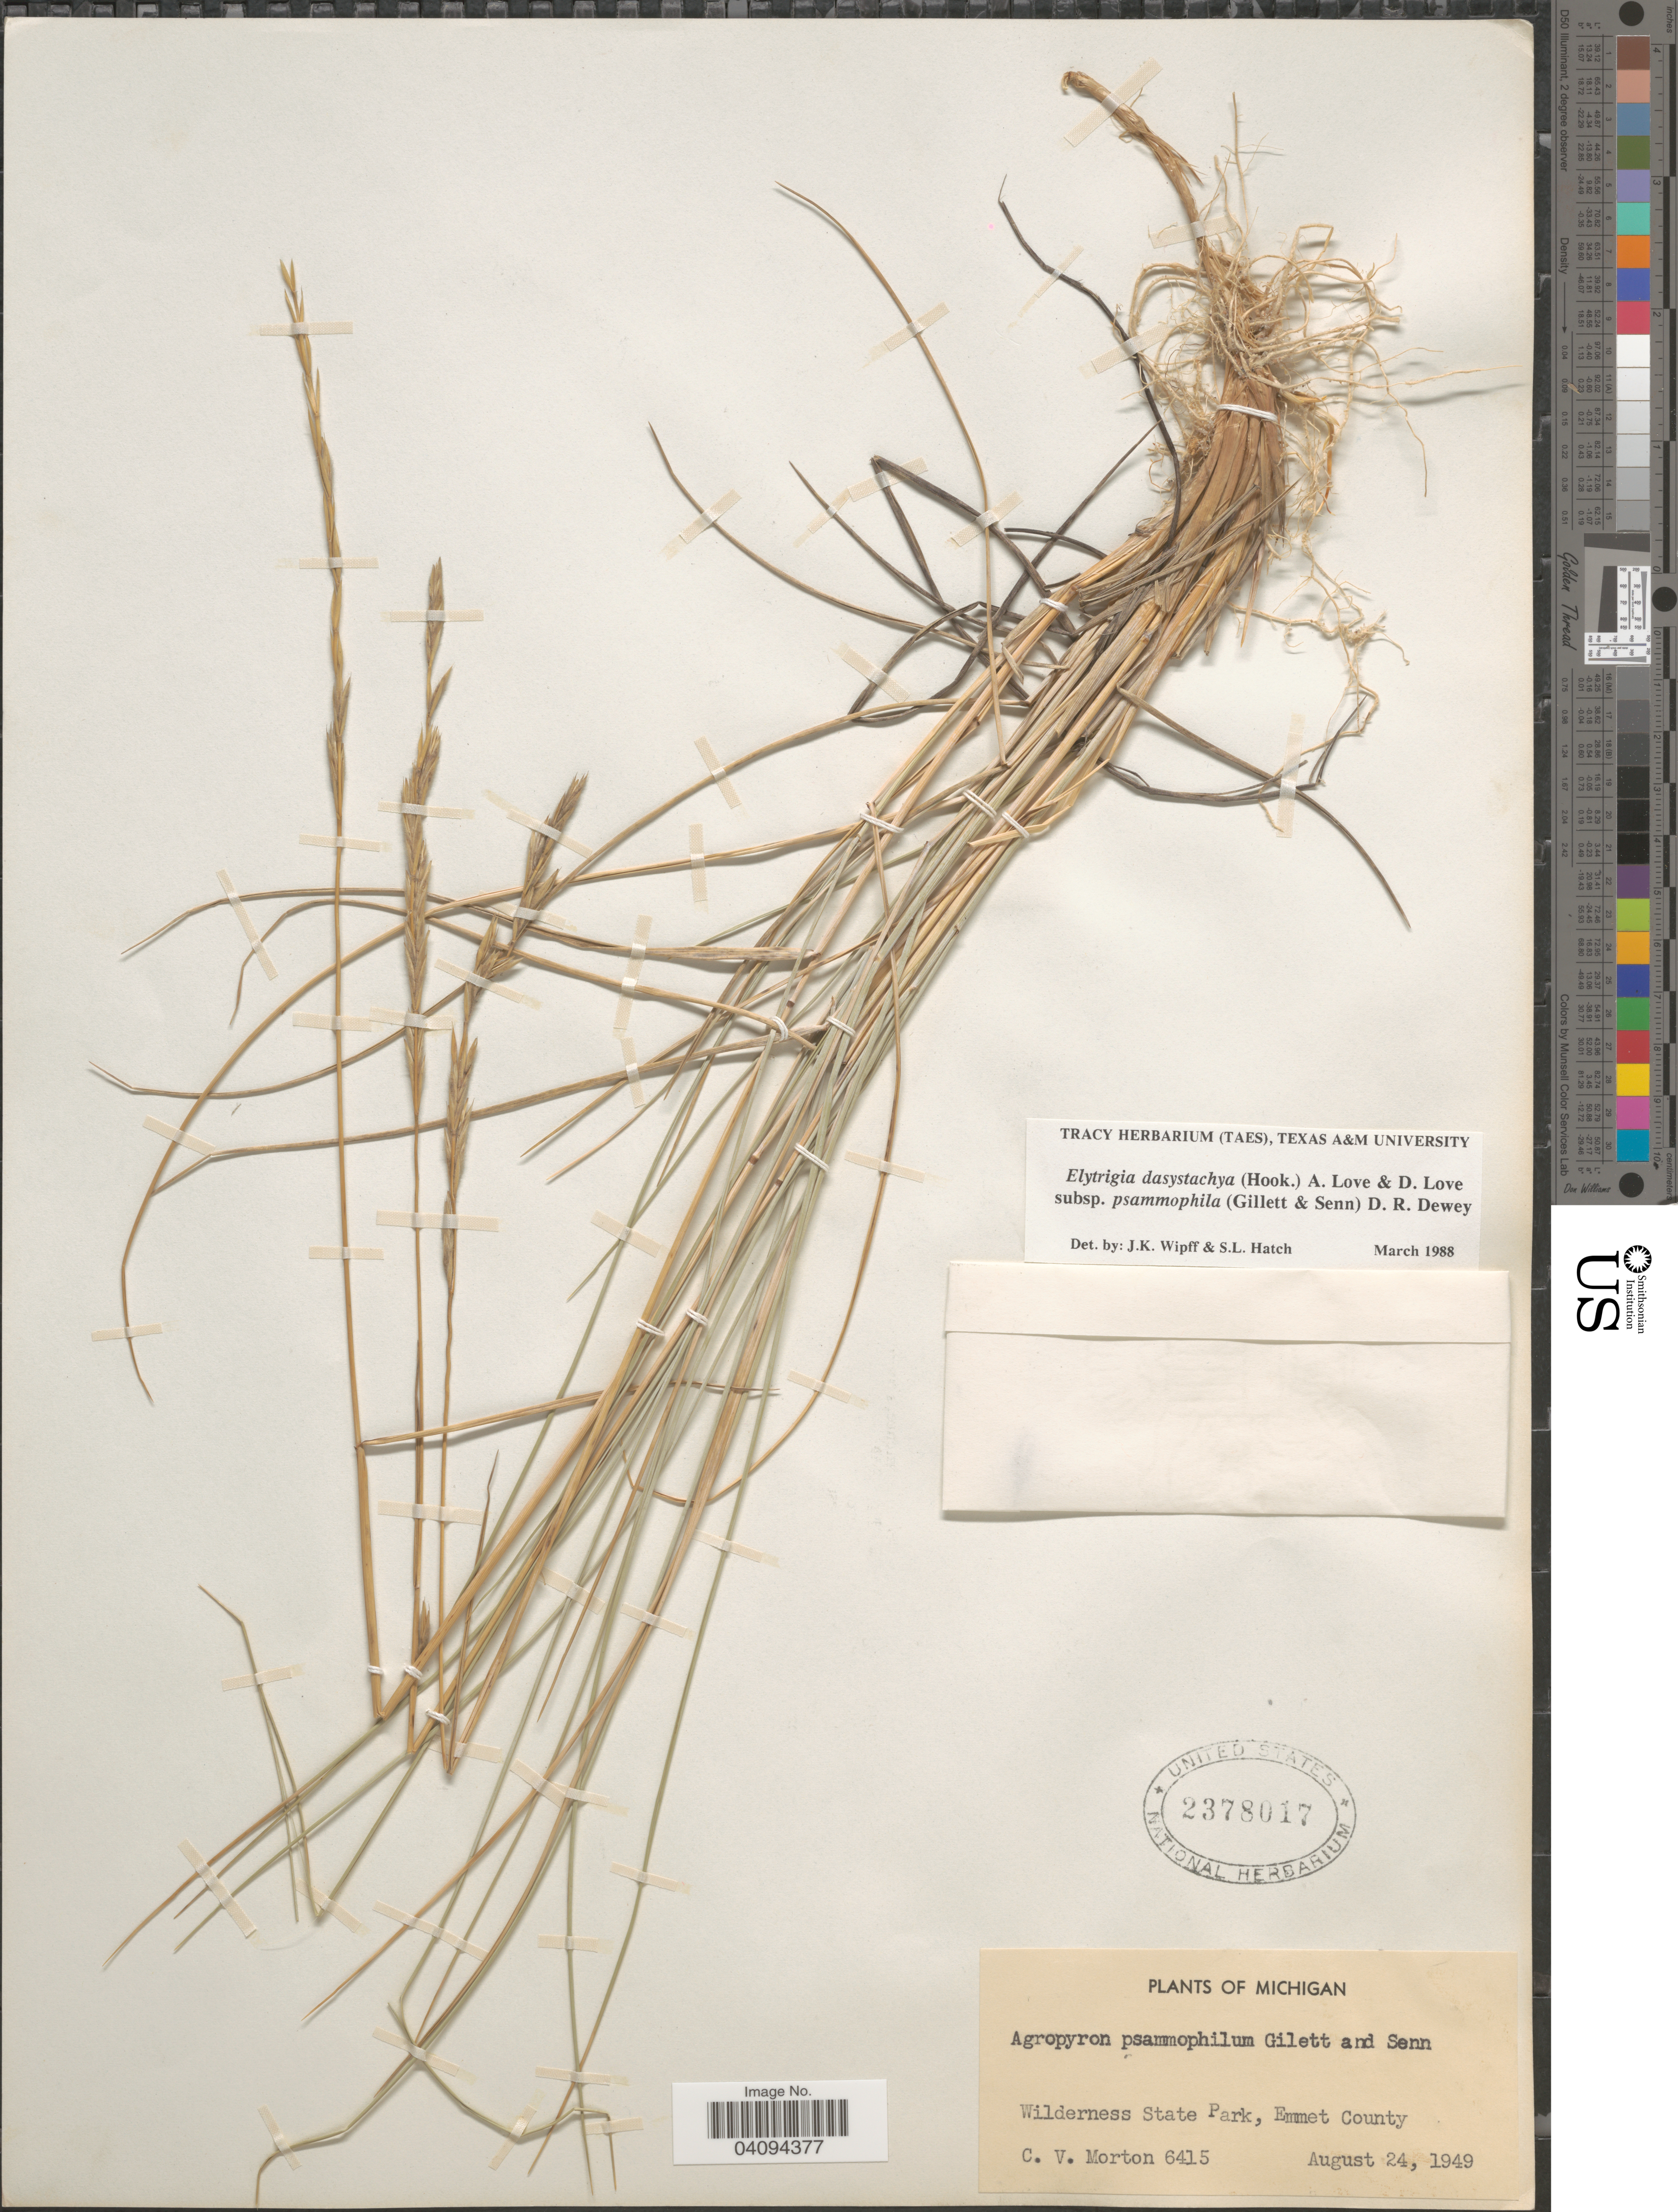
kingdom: Plantae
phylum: Tracheophyta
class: Liliopsida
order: Poales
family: Poaceae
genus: Elymus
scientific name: Elymus lanceolatus subsp. psammophilus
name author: (J.M. Gillett & H. Senn) Á. Löve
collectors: C. V. Morton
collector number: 6415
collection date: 1949-08-24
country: United States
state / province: Michigan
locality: Wilderness State Park, Emmet County.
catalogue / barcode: US 2378017